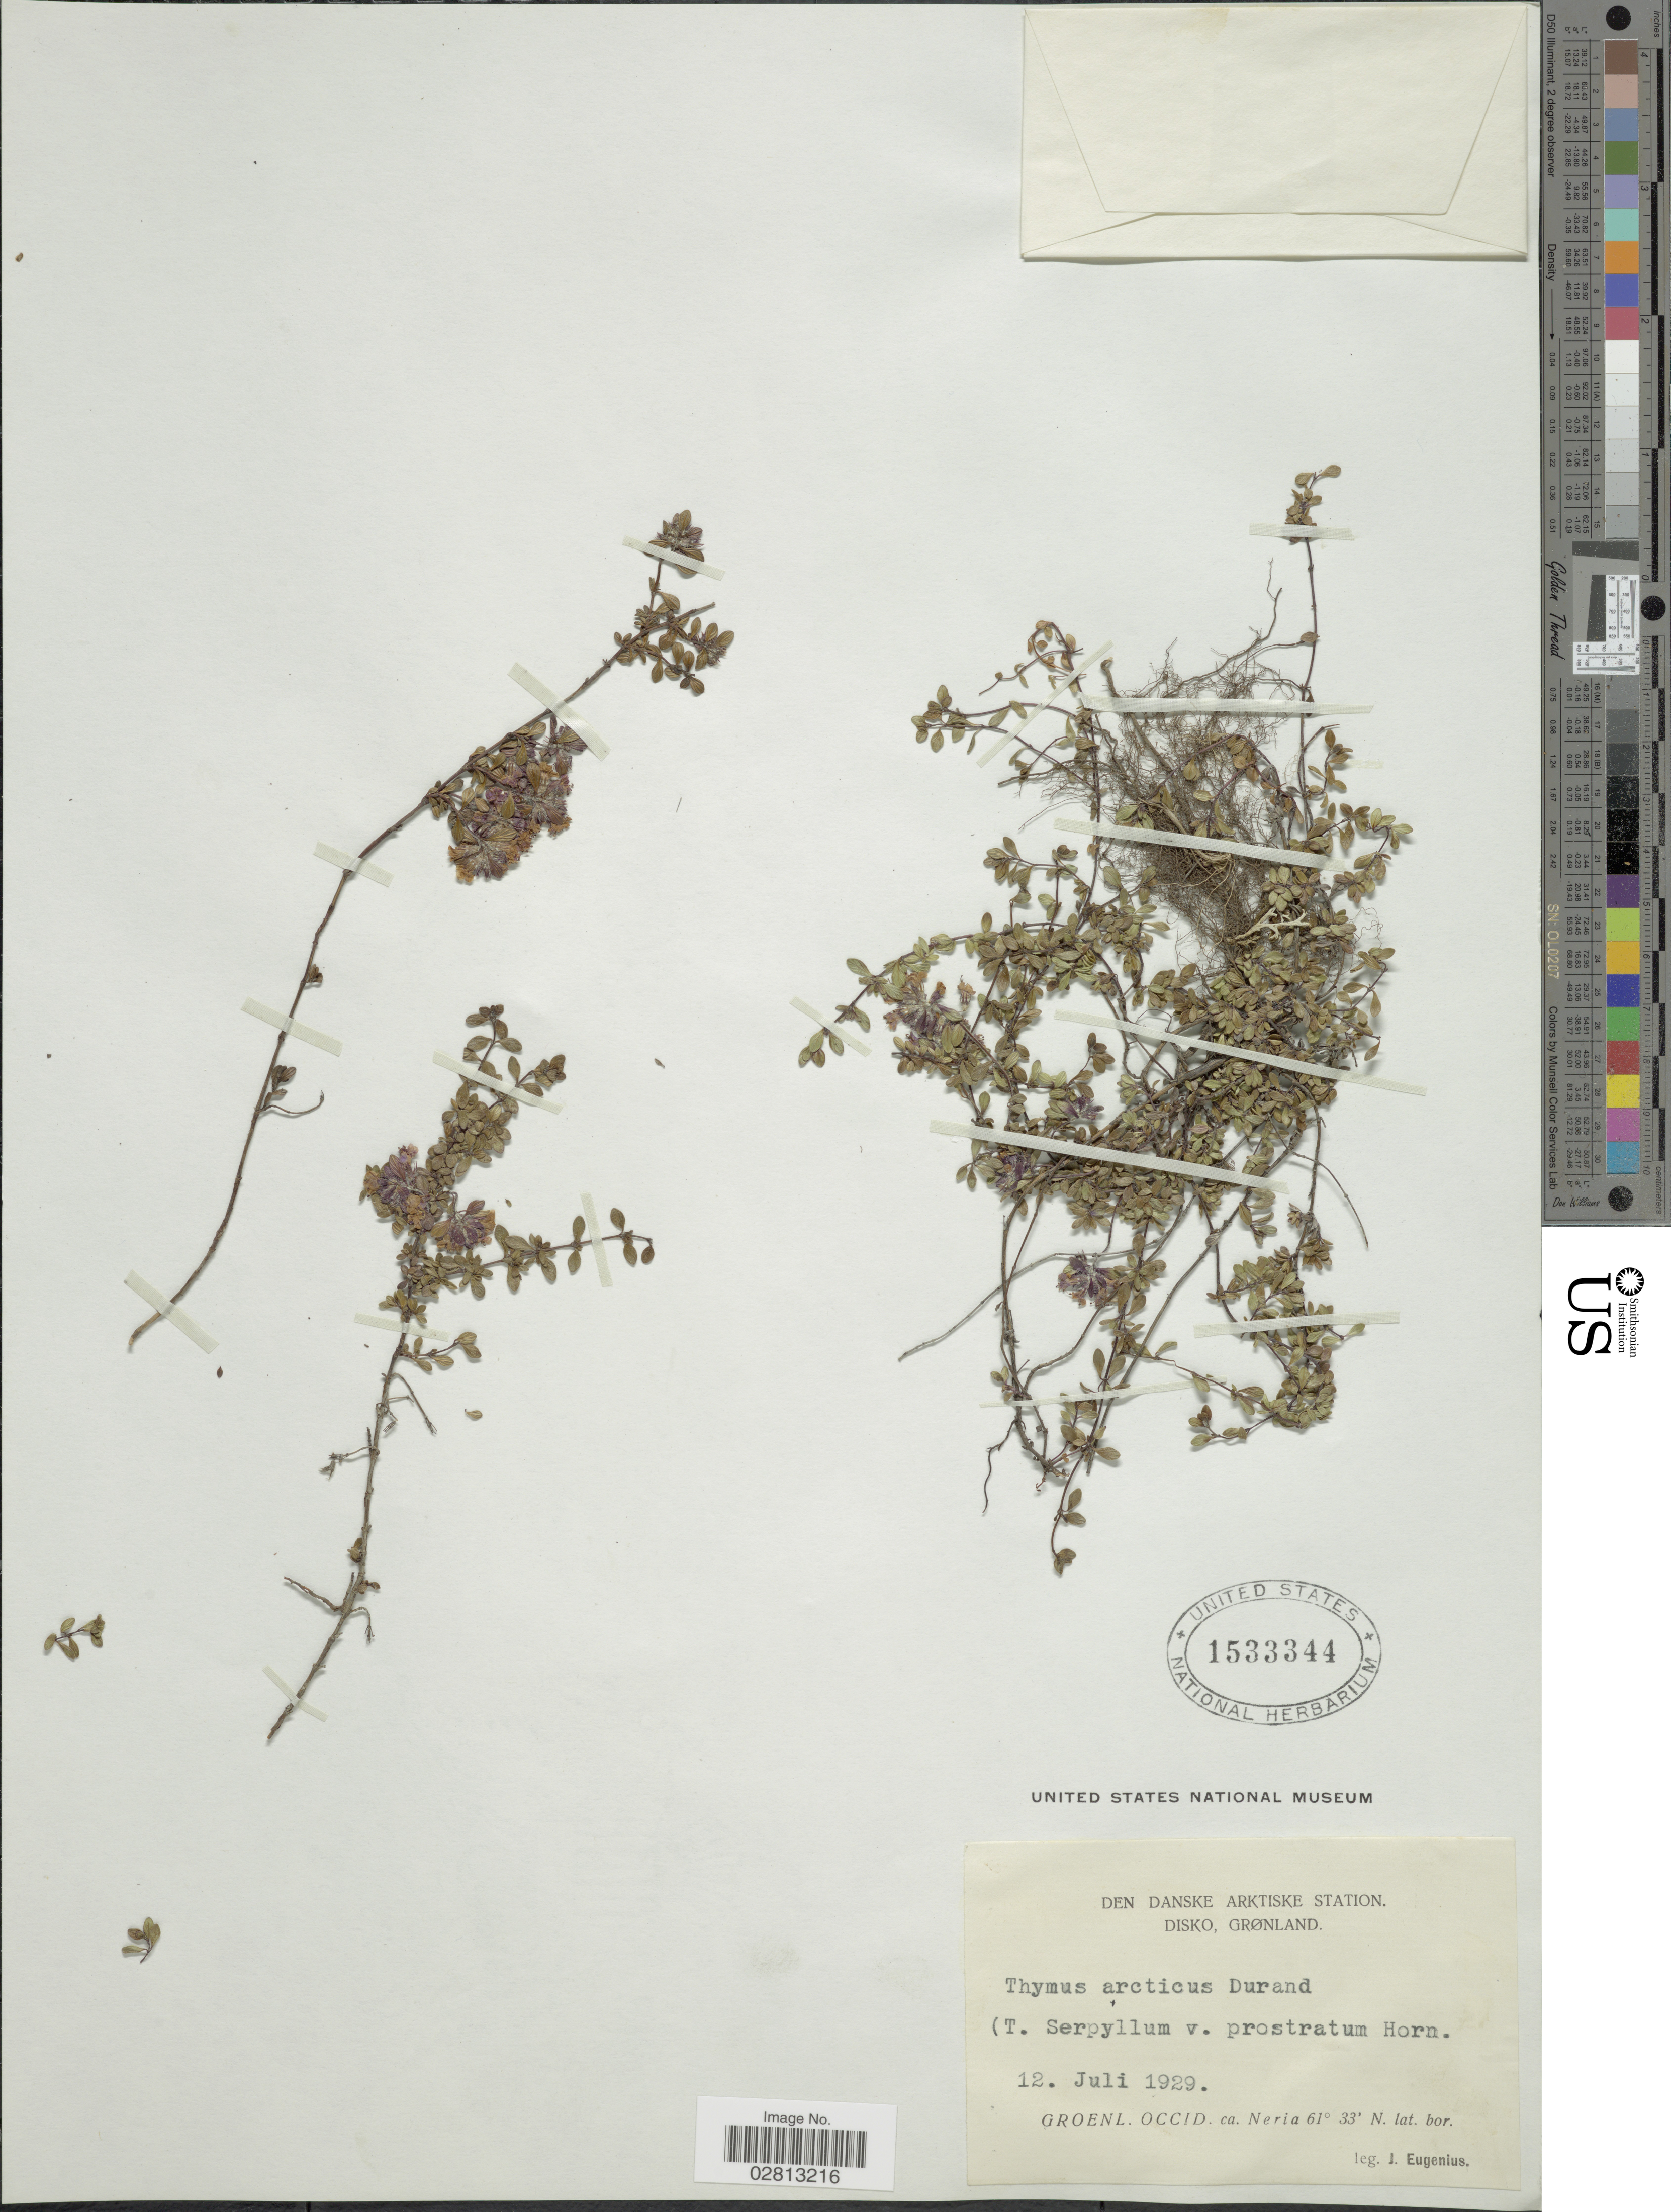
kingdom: Plantae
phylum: Tracheophyta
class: Magnoliopsida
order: Lamiales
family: Lamiaceae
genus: Thymus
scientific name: Thymus arcticus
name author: Ronniger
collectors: J. Eugenius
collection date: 1929-07-12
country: Greenland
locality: Den Danske Arktiske Station, Disko, Grønland, Groenl. Occid. ca. Neria.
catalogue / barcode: US 1533344